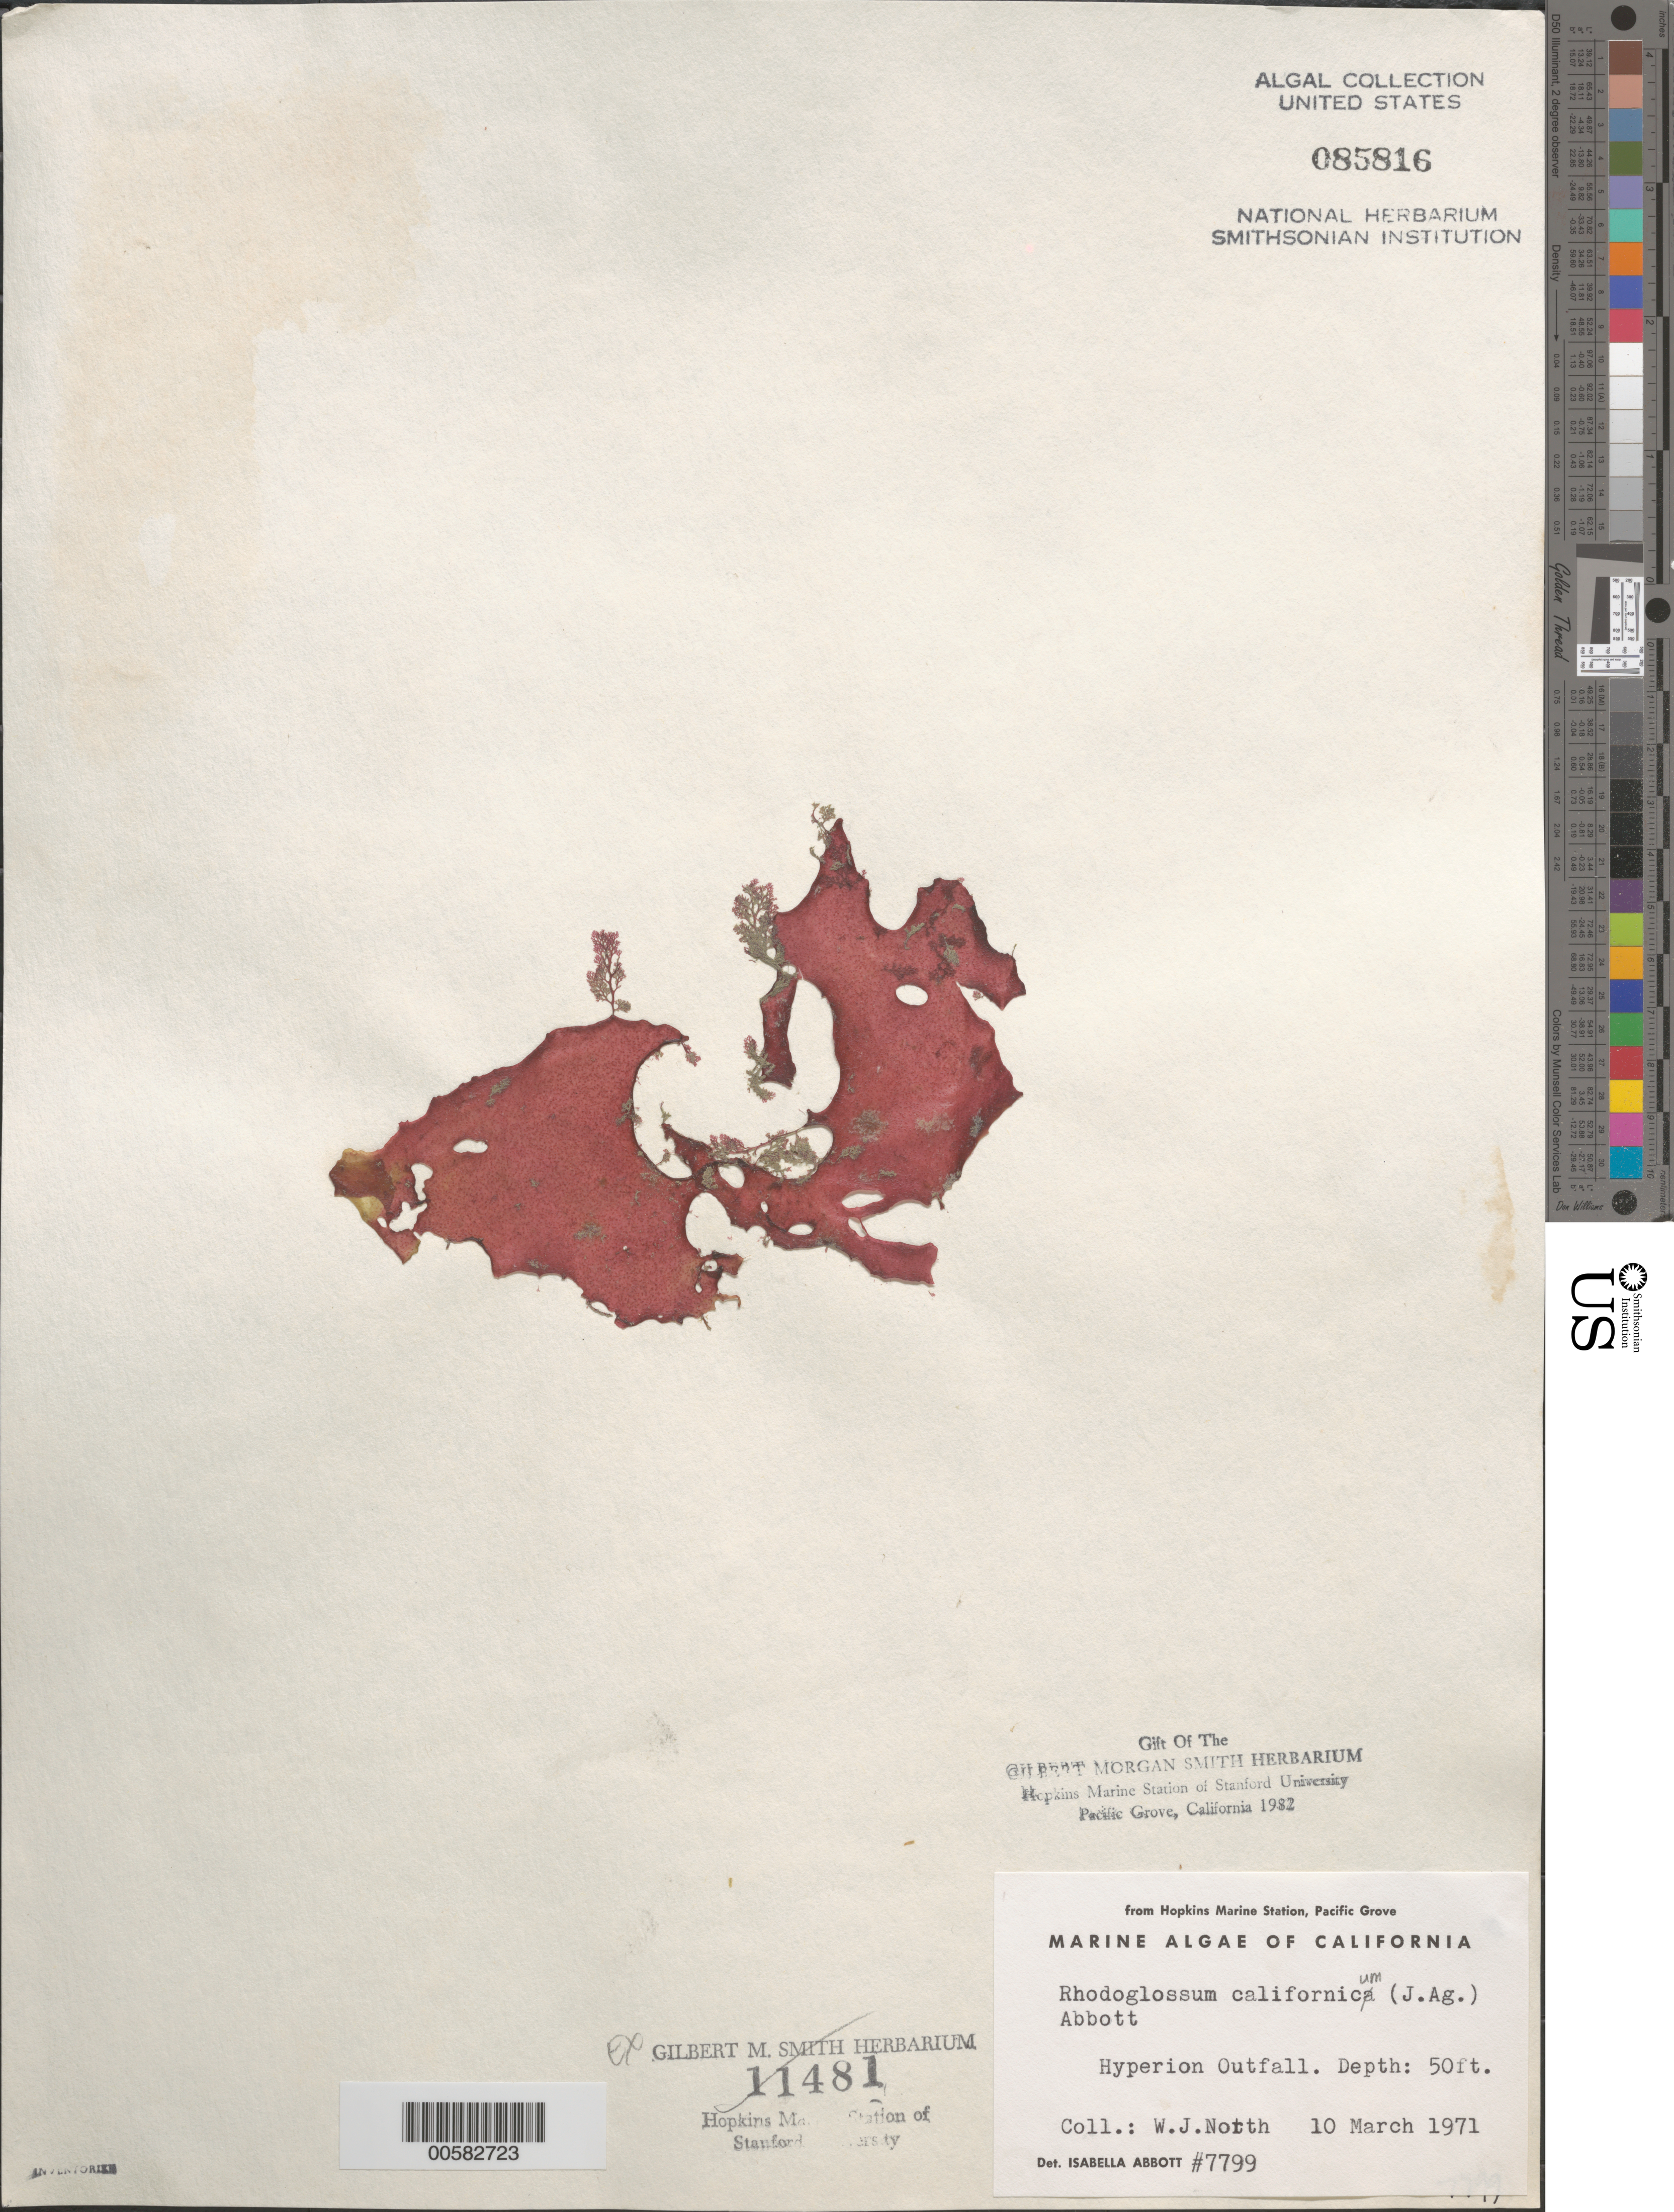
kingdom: Plantae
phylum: Rhodophyta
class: Florideophyceae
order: Gigartinales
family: Gigartinaceae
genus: Mazzaella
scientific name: Mazzaella californica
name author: (J. Agardh) G. De Toni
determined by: Algae name updating Project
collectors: W. North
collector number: IAA 7799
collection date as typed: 10 Mar 1971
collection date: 1971-03-10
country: United States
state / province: California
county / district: Los Angeles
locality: Hyperion Outfall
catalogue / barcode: US 85816